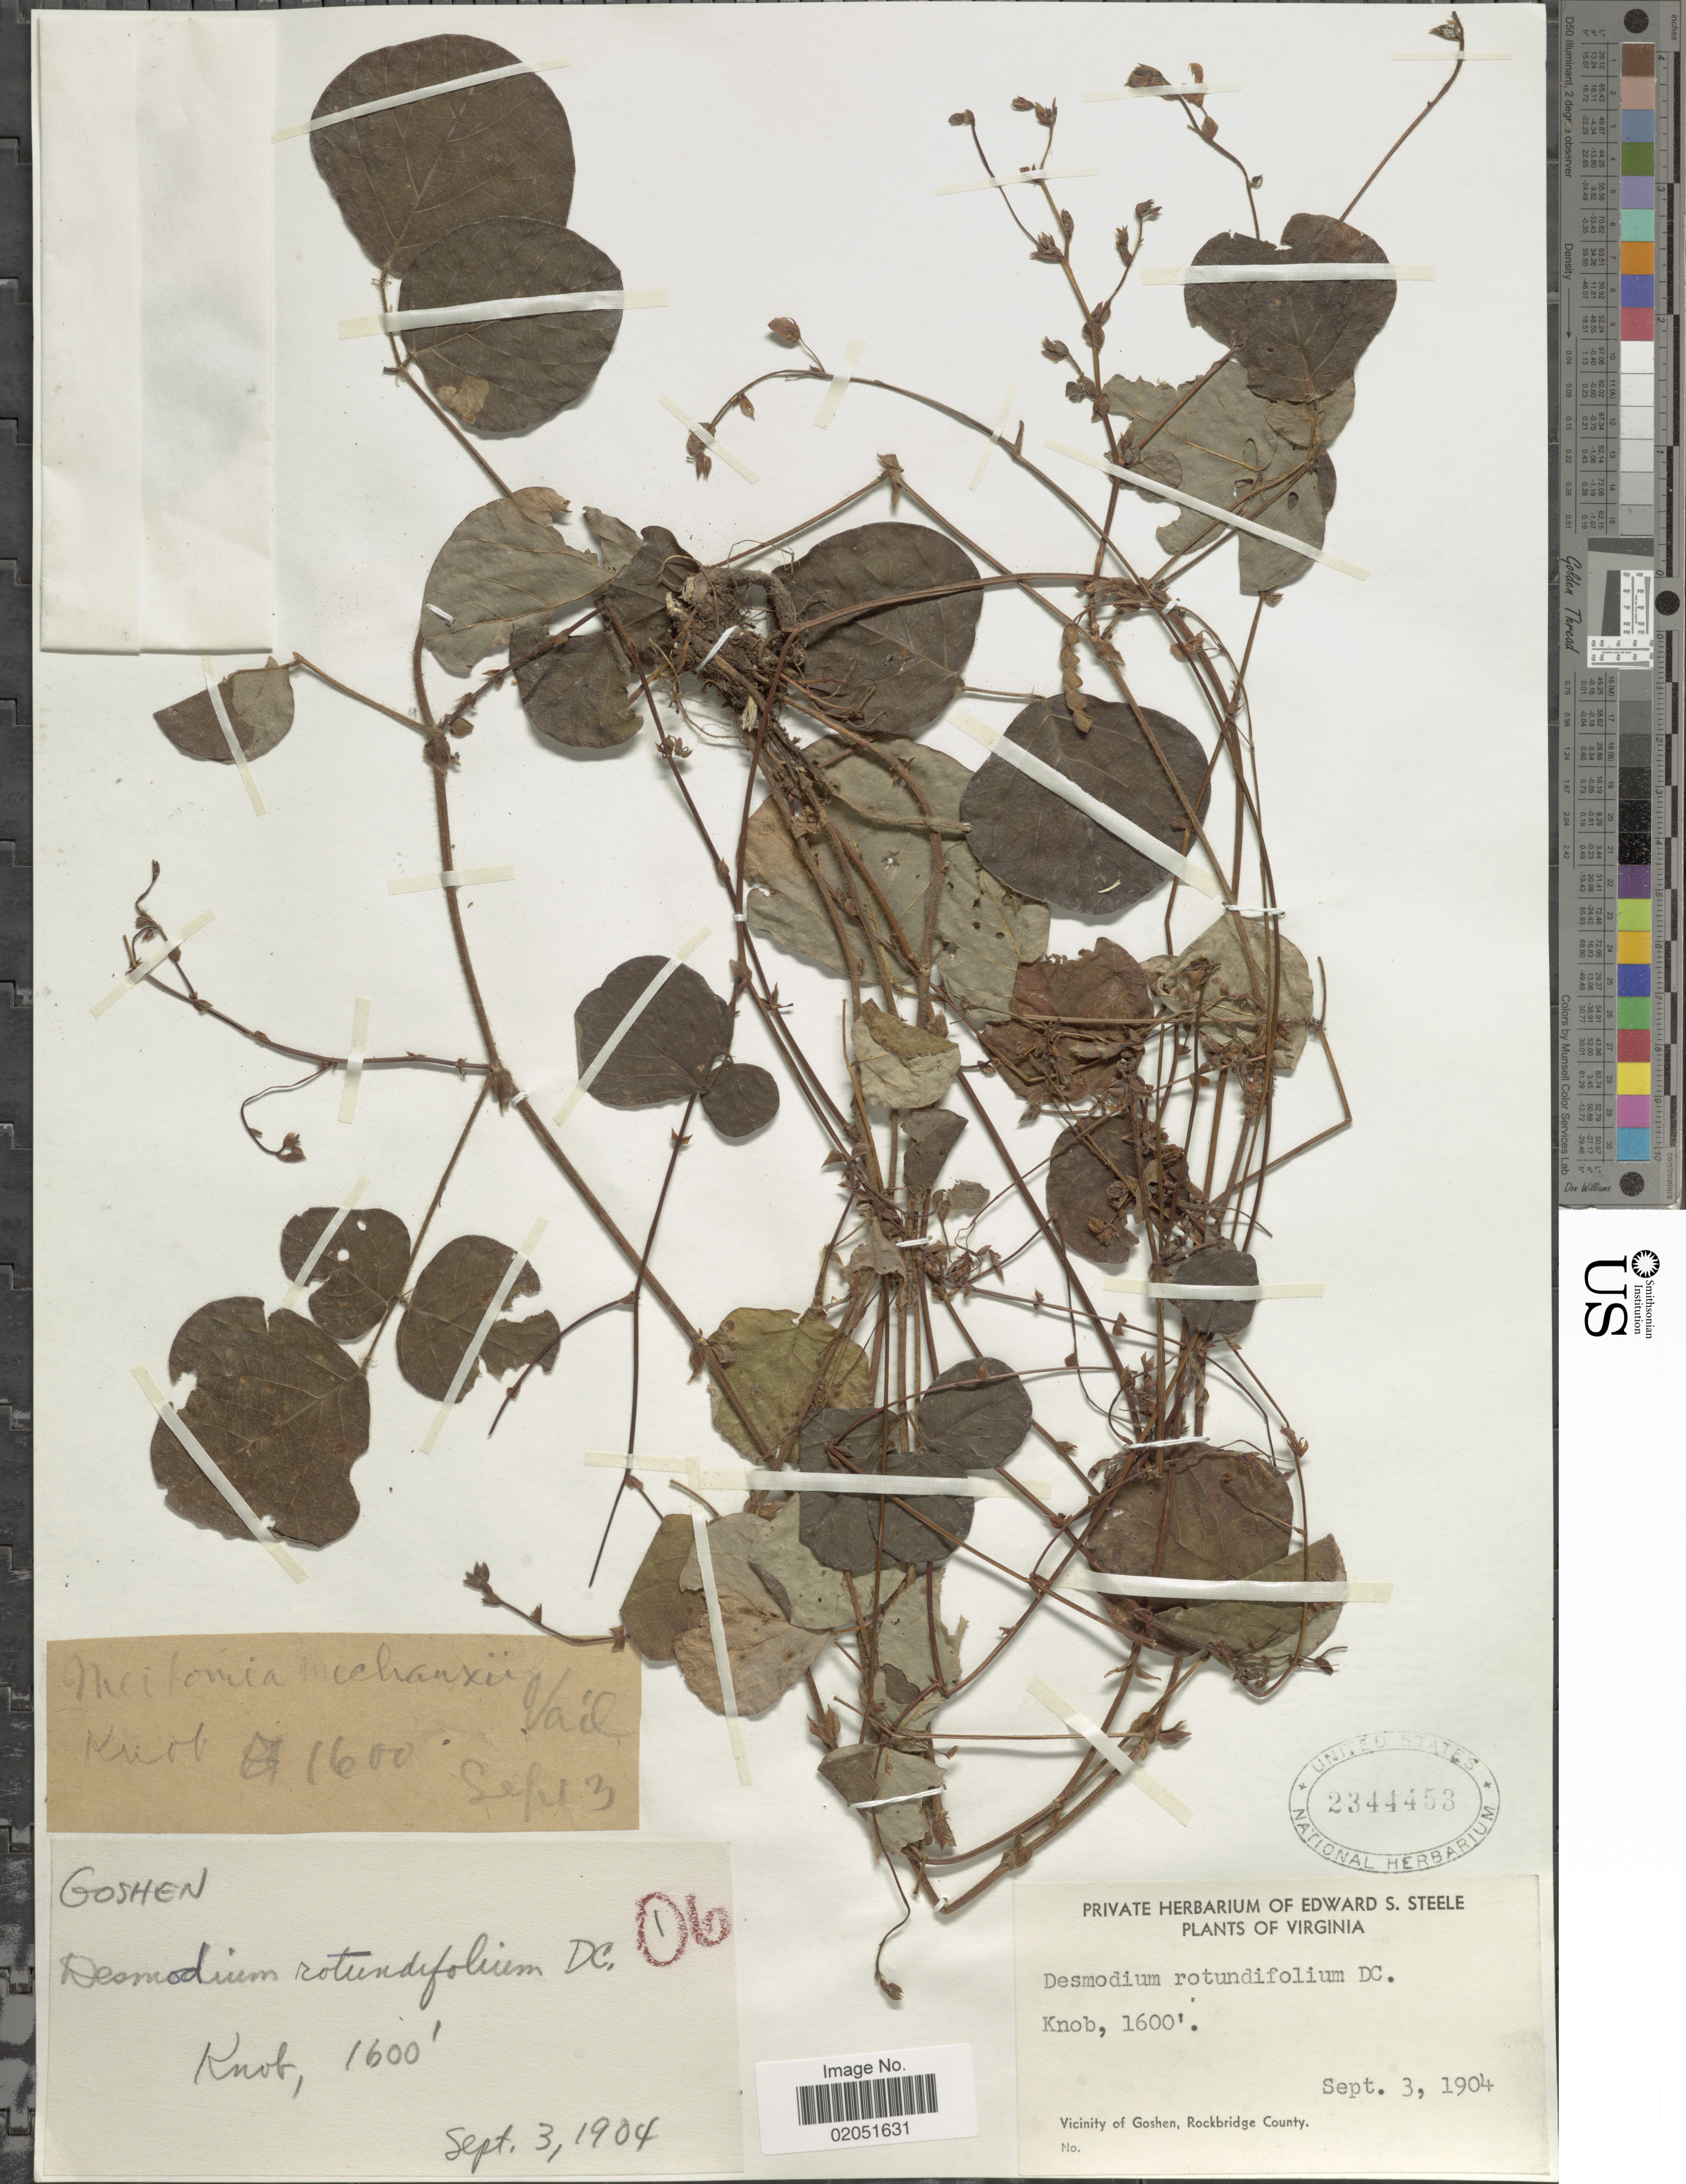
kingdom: Plantae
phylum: Tracheophyta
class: Magnoliopsida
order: Fabales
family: Fabaceae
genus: Desmodium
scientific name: Desmodium rotundifolium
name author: DC.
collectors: E. Steele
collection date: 1904-09-03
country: United States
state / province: Virginia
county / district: Rockbridge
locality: Vicinity of Goshen, Rockbridge County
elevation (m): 488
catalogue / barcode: US 2344453